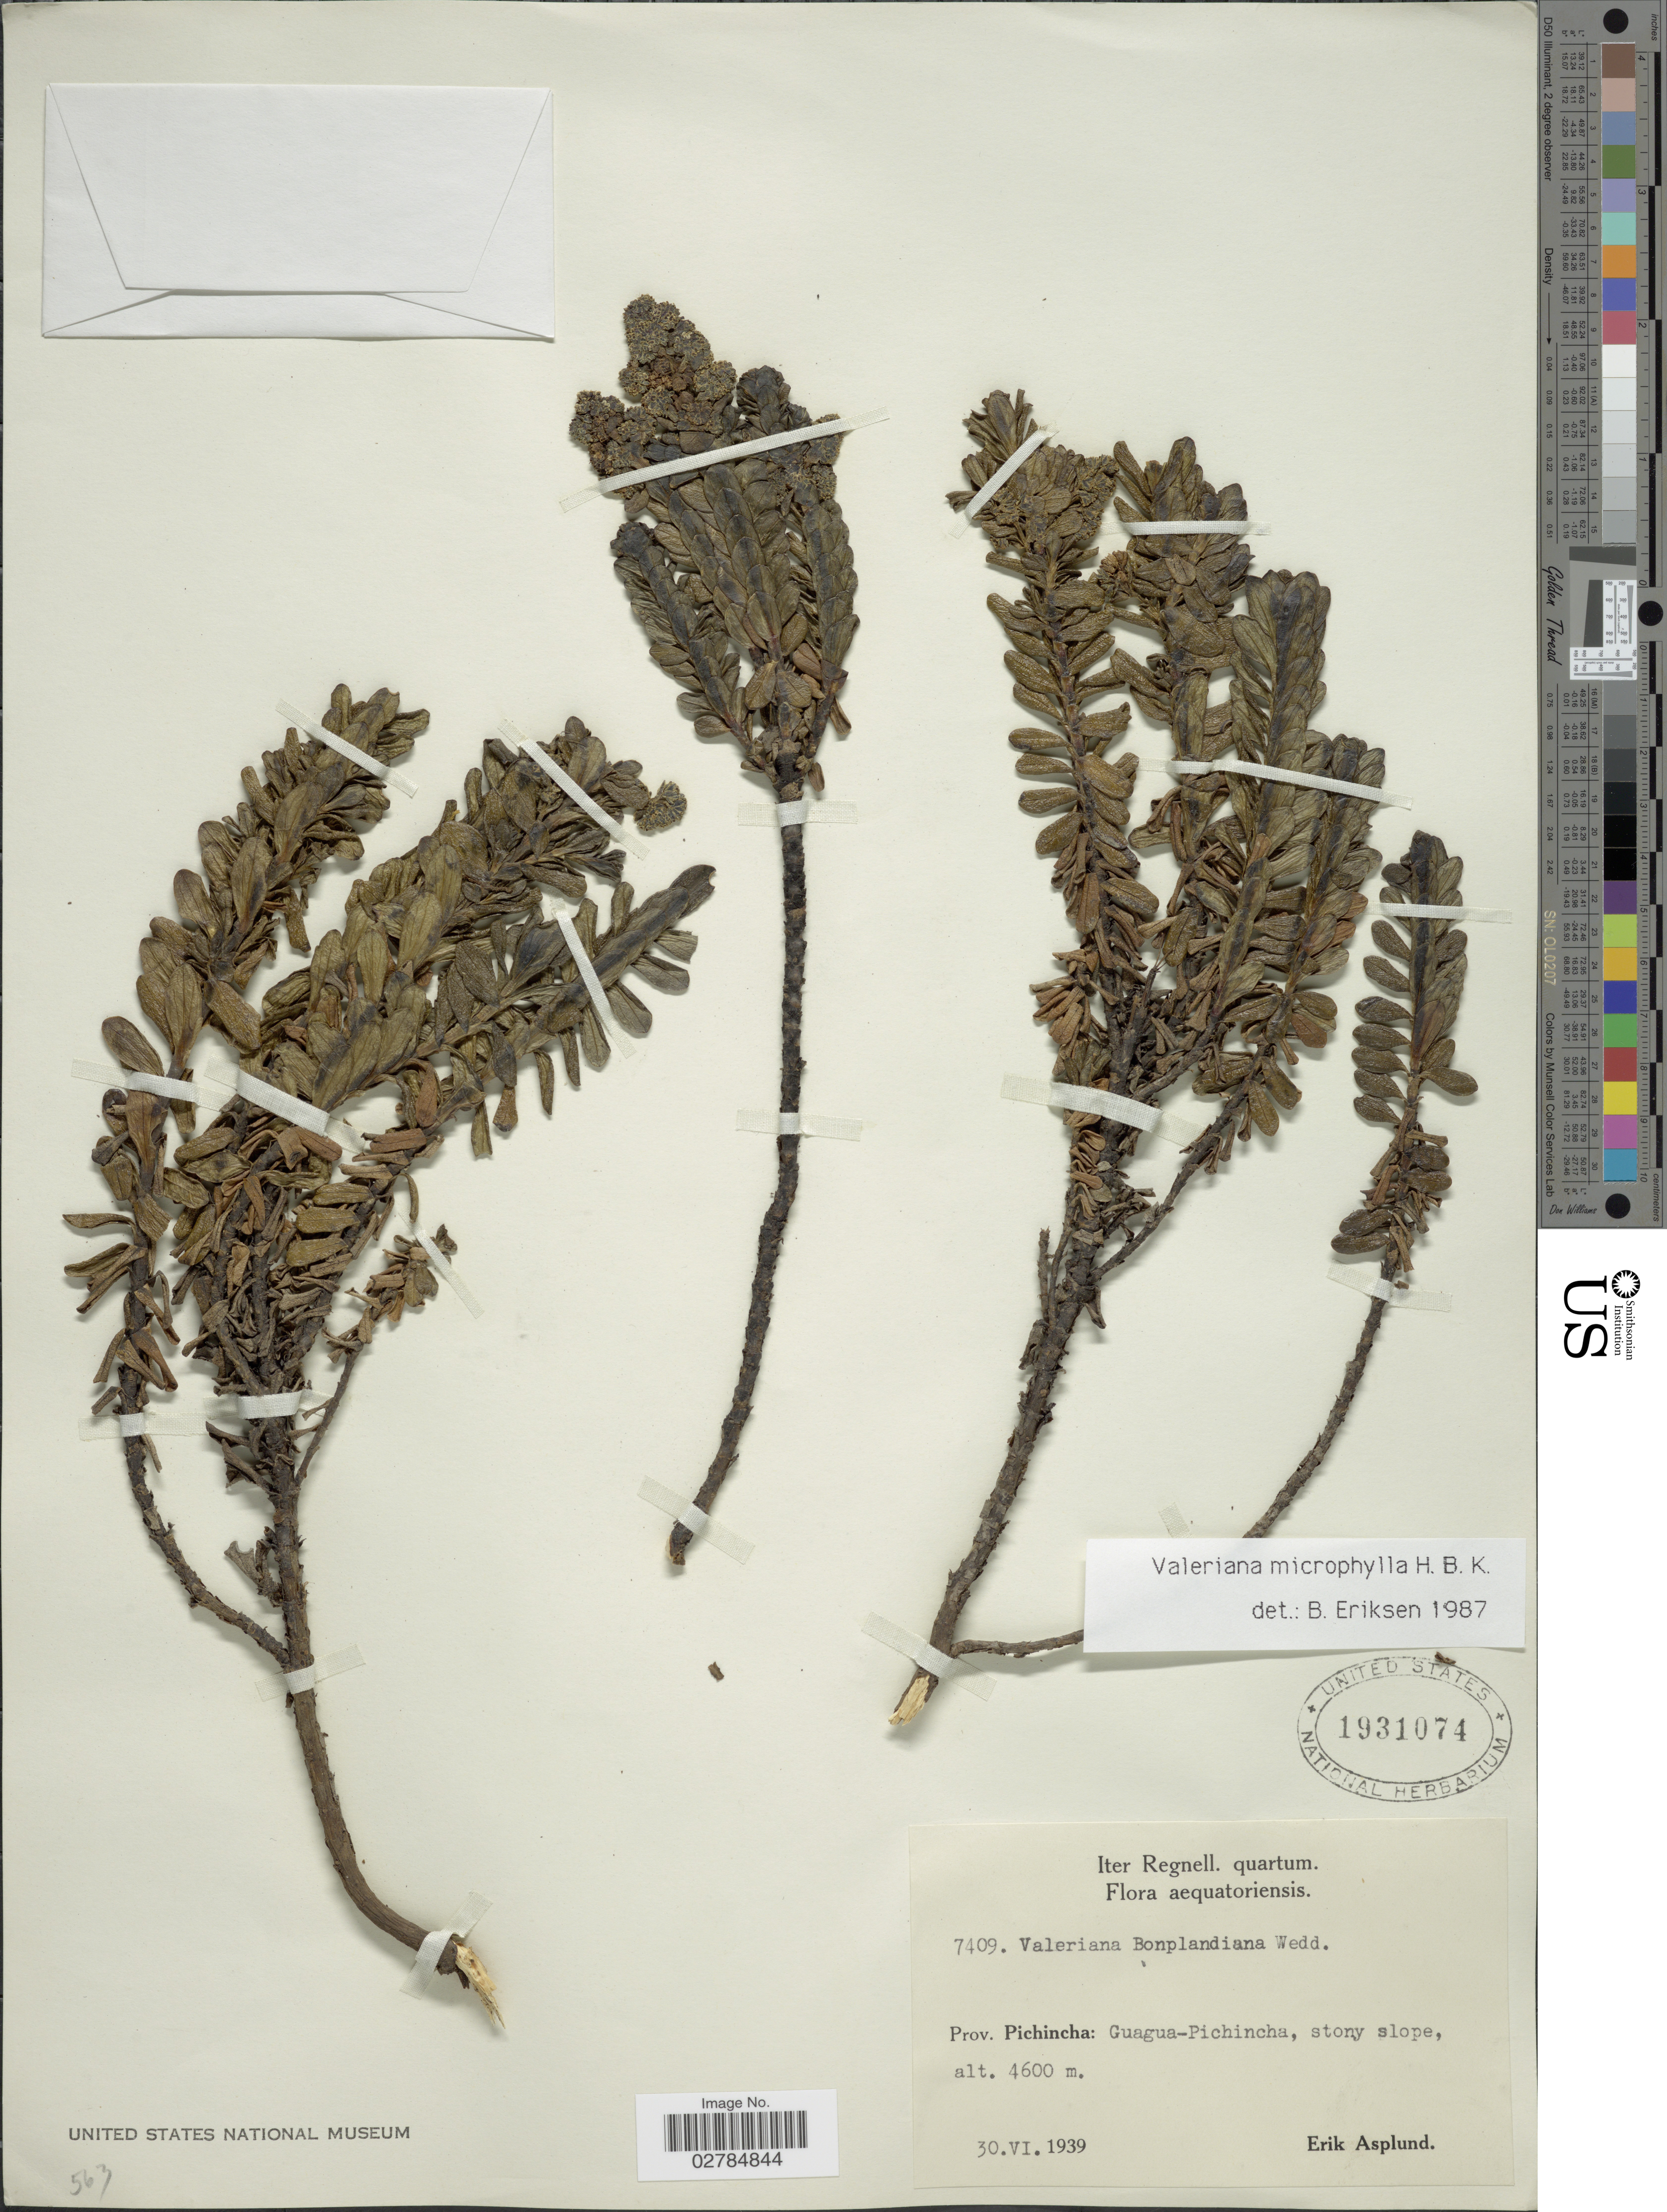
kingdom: Plantae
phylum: Tracheophyta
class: Magnoliopsida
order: Dipsacales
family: Caprifoliaceae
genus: Valeriana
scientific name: Valeriana microphylla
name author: Kunth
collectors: E. Asplund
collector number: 7409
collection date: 1939-06-30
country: Ecuador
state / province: Pichincha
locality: Guagua - Pichincha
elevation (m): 4600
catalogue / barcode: US 1931074